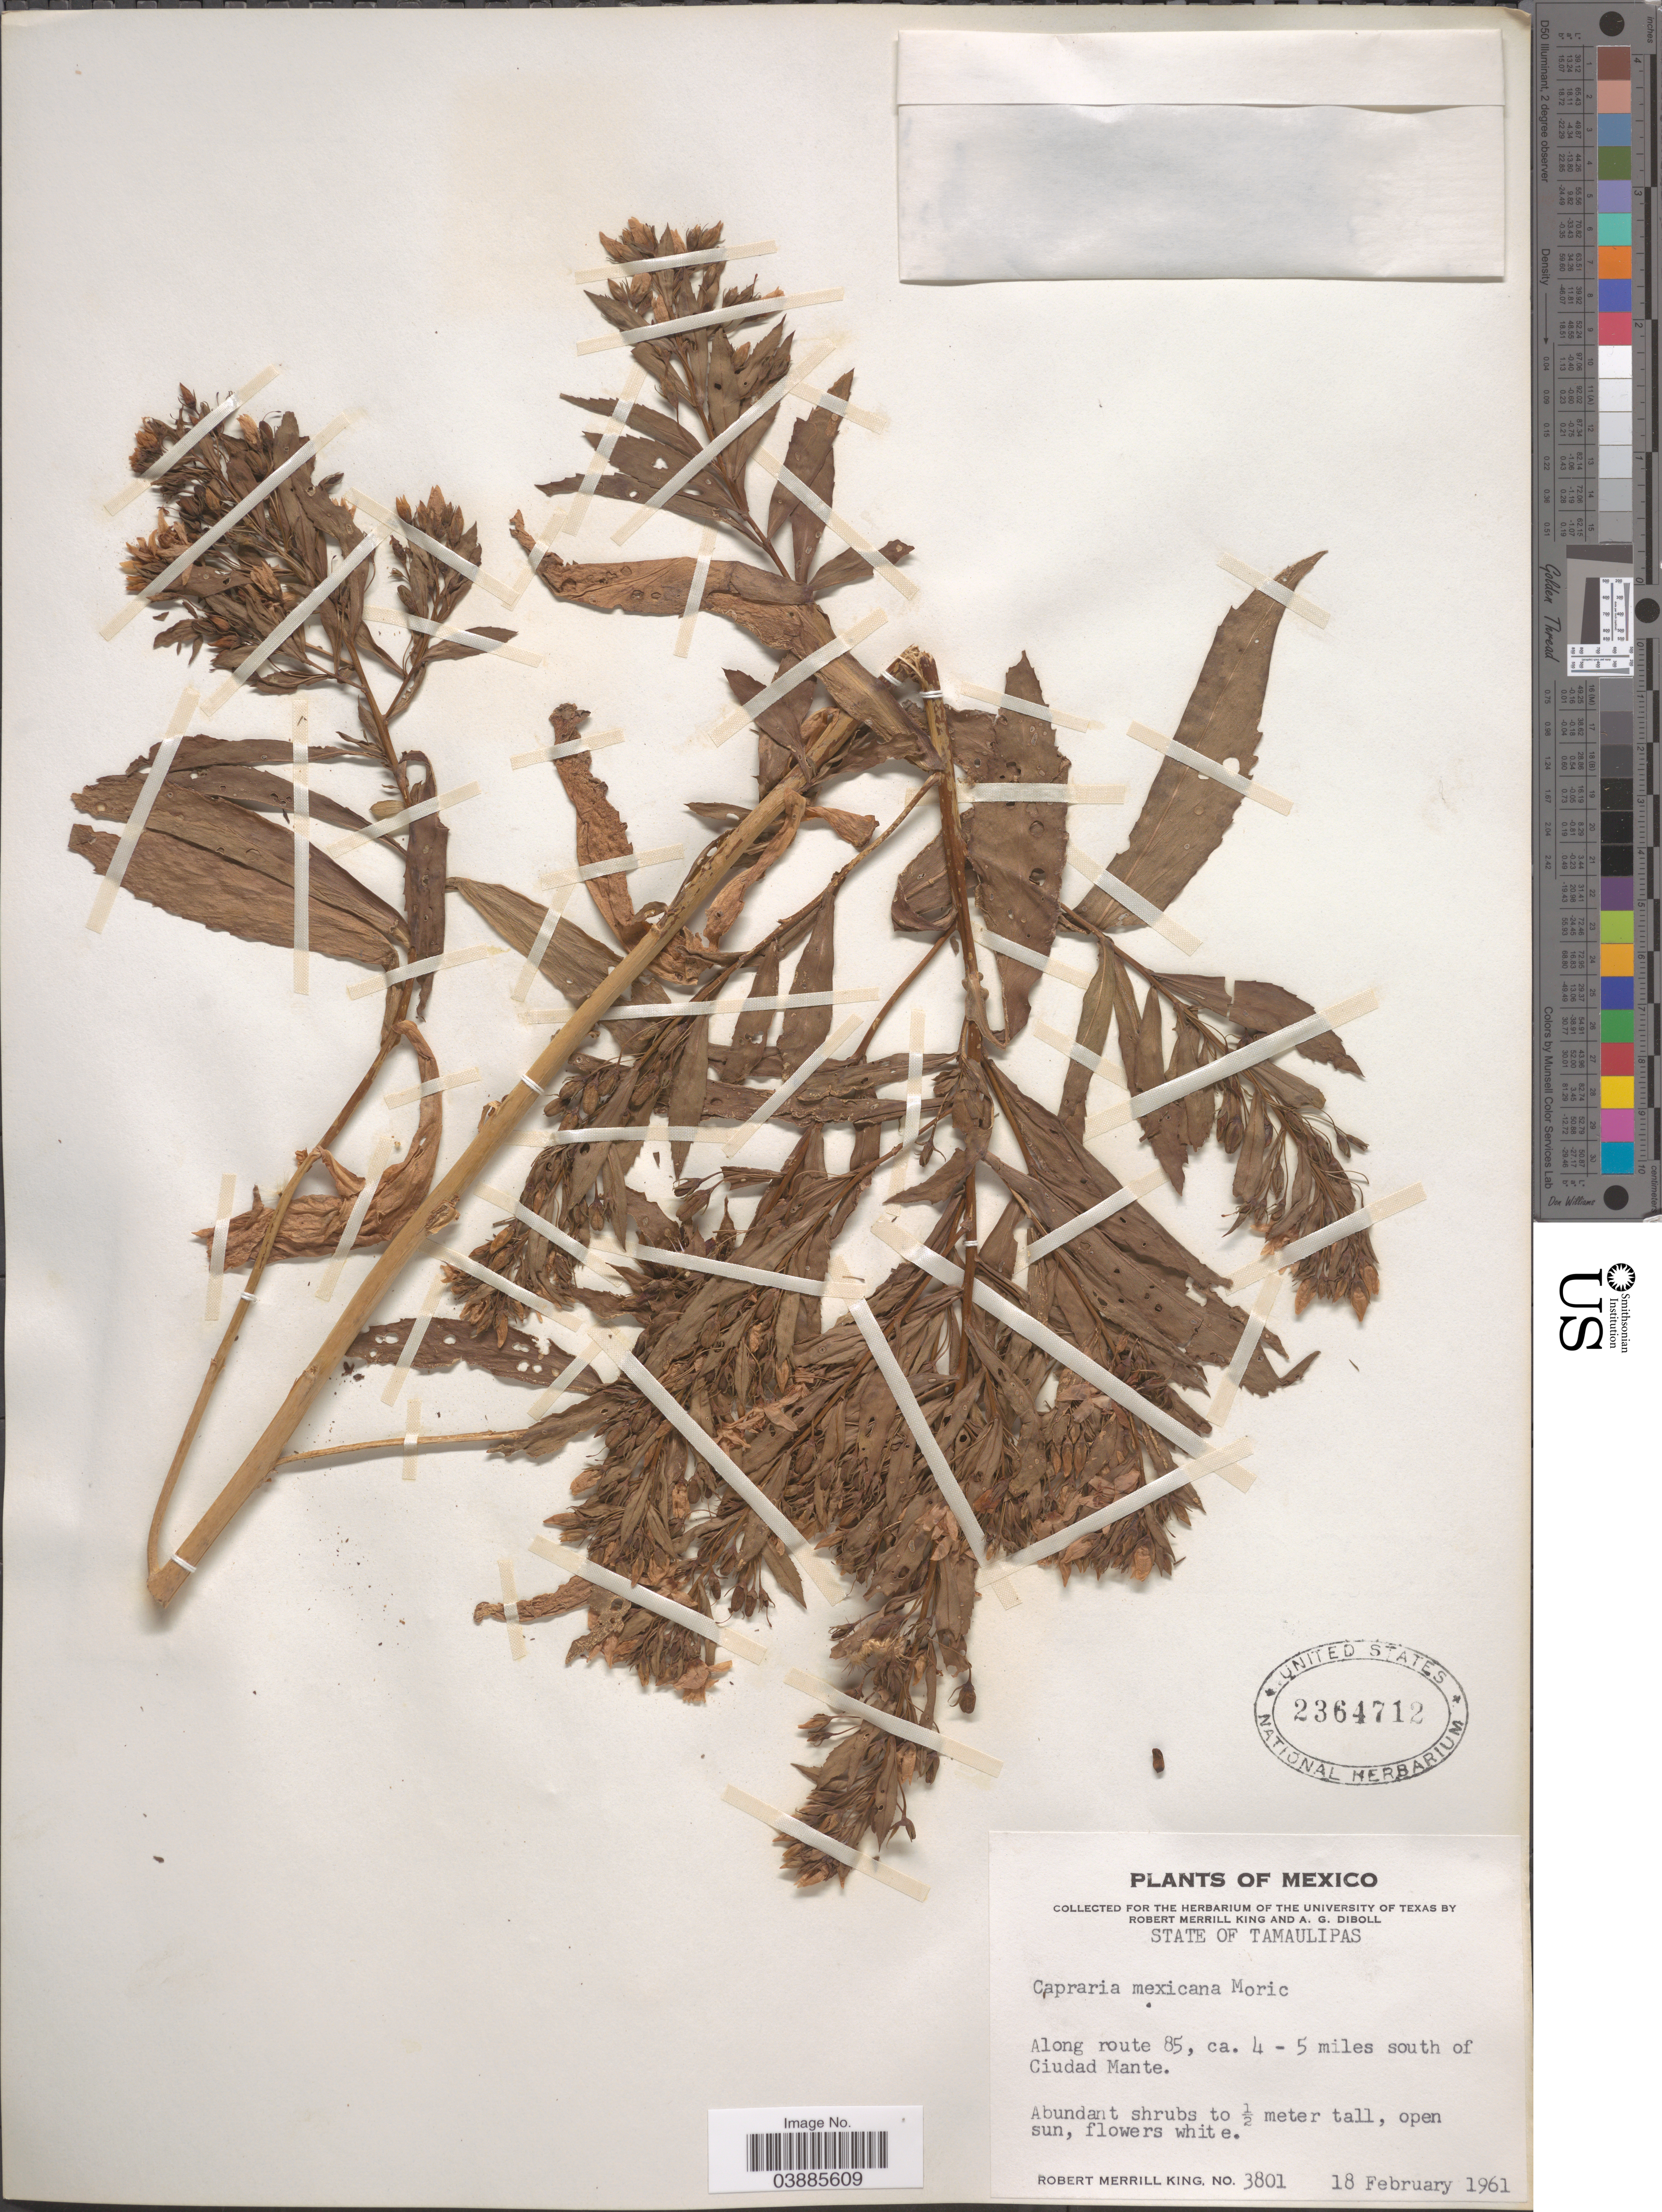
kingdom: Plantae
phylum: Tracheophyta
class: Magnoliopsida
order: Lamiales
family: Scrophulariaceae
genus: Capraria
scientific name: Capraria mexicana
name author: Moric. ex Benth.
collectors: R. M. King & A. Diboll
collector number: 3801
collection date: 1961-02-18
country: Mexico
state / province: Tamaulipas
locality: Along route 85, ca. 4 - 5 miles south of Ciudad Mante.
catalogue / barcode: US 2364712